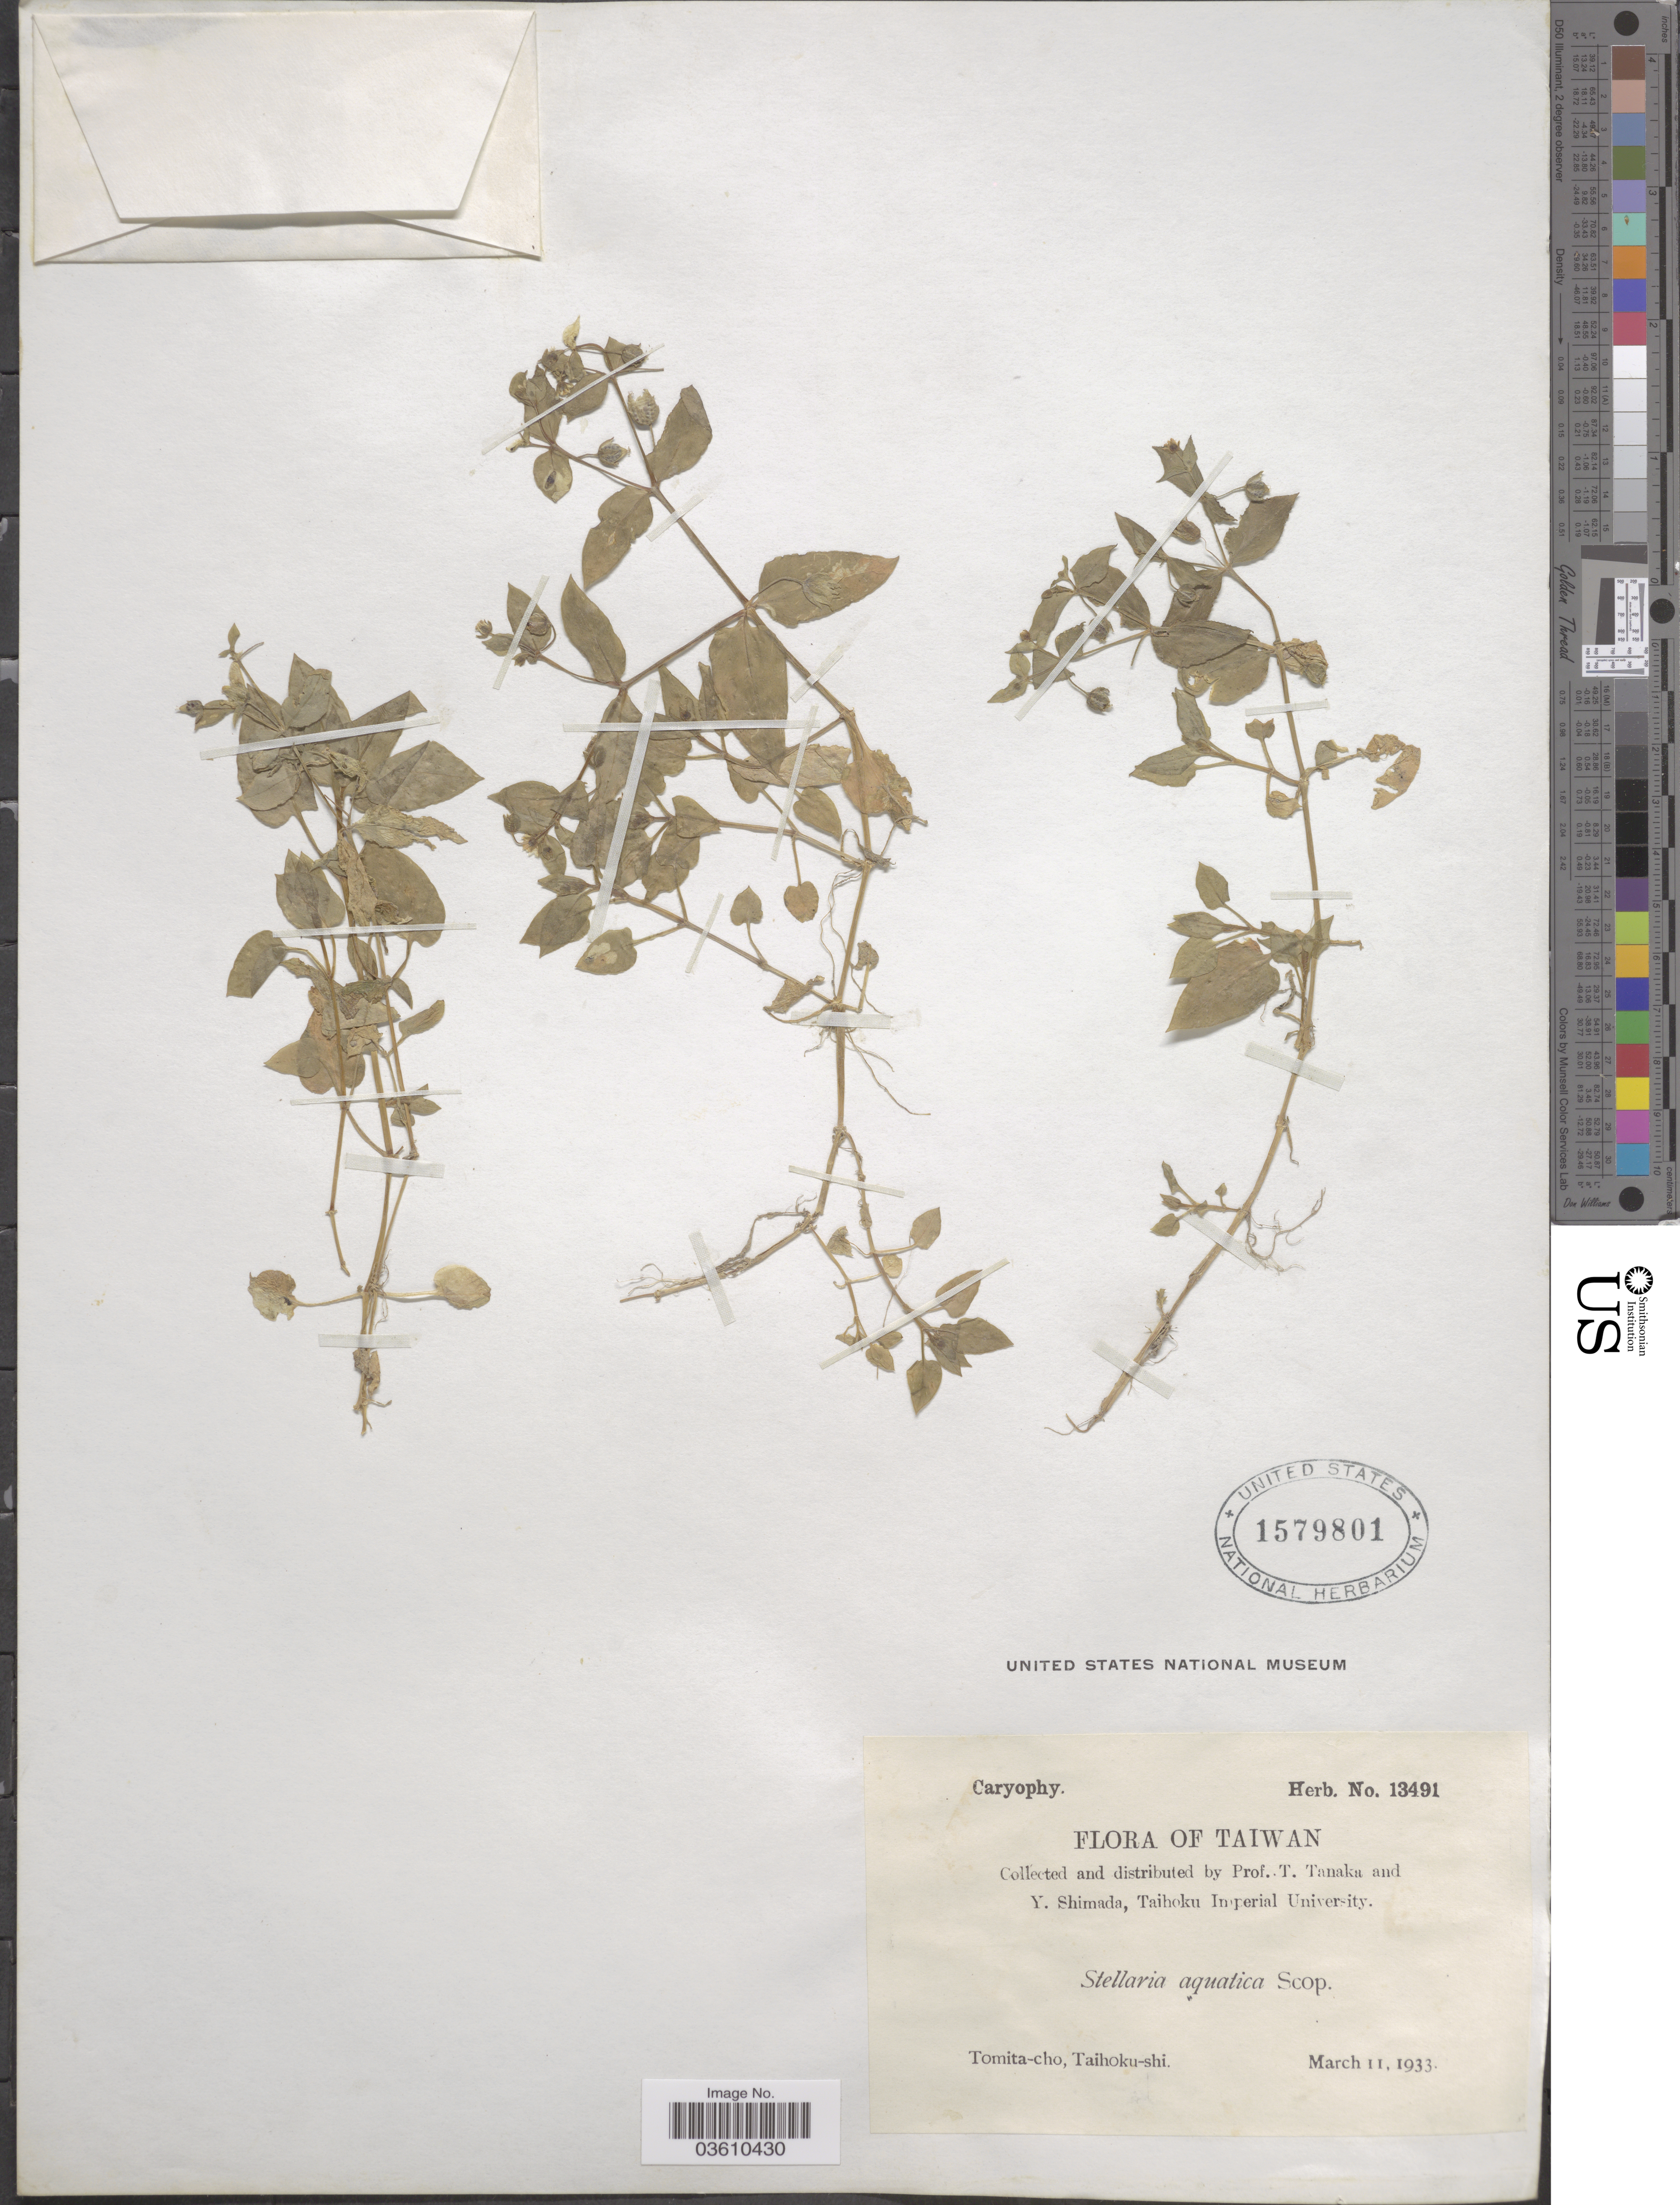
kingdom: Plantae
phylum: Tracheophyta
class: Magnoliopsida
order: Caryophyllales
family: Caryophyllaceae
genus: Stellaria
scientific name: Stellaria aquatica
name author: L.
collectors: T. Tanaka & Y. Shimada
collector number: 13491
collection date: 1933-03-11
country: Taiwan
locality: Tomita-cho, Taihoku-shi.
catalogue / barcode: US 1579801